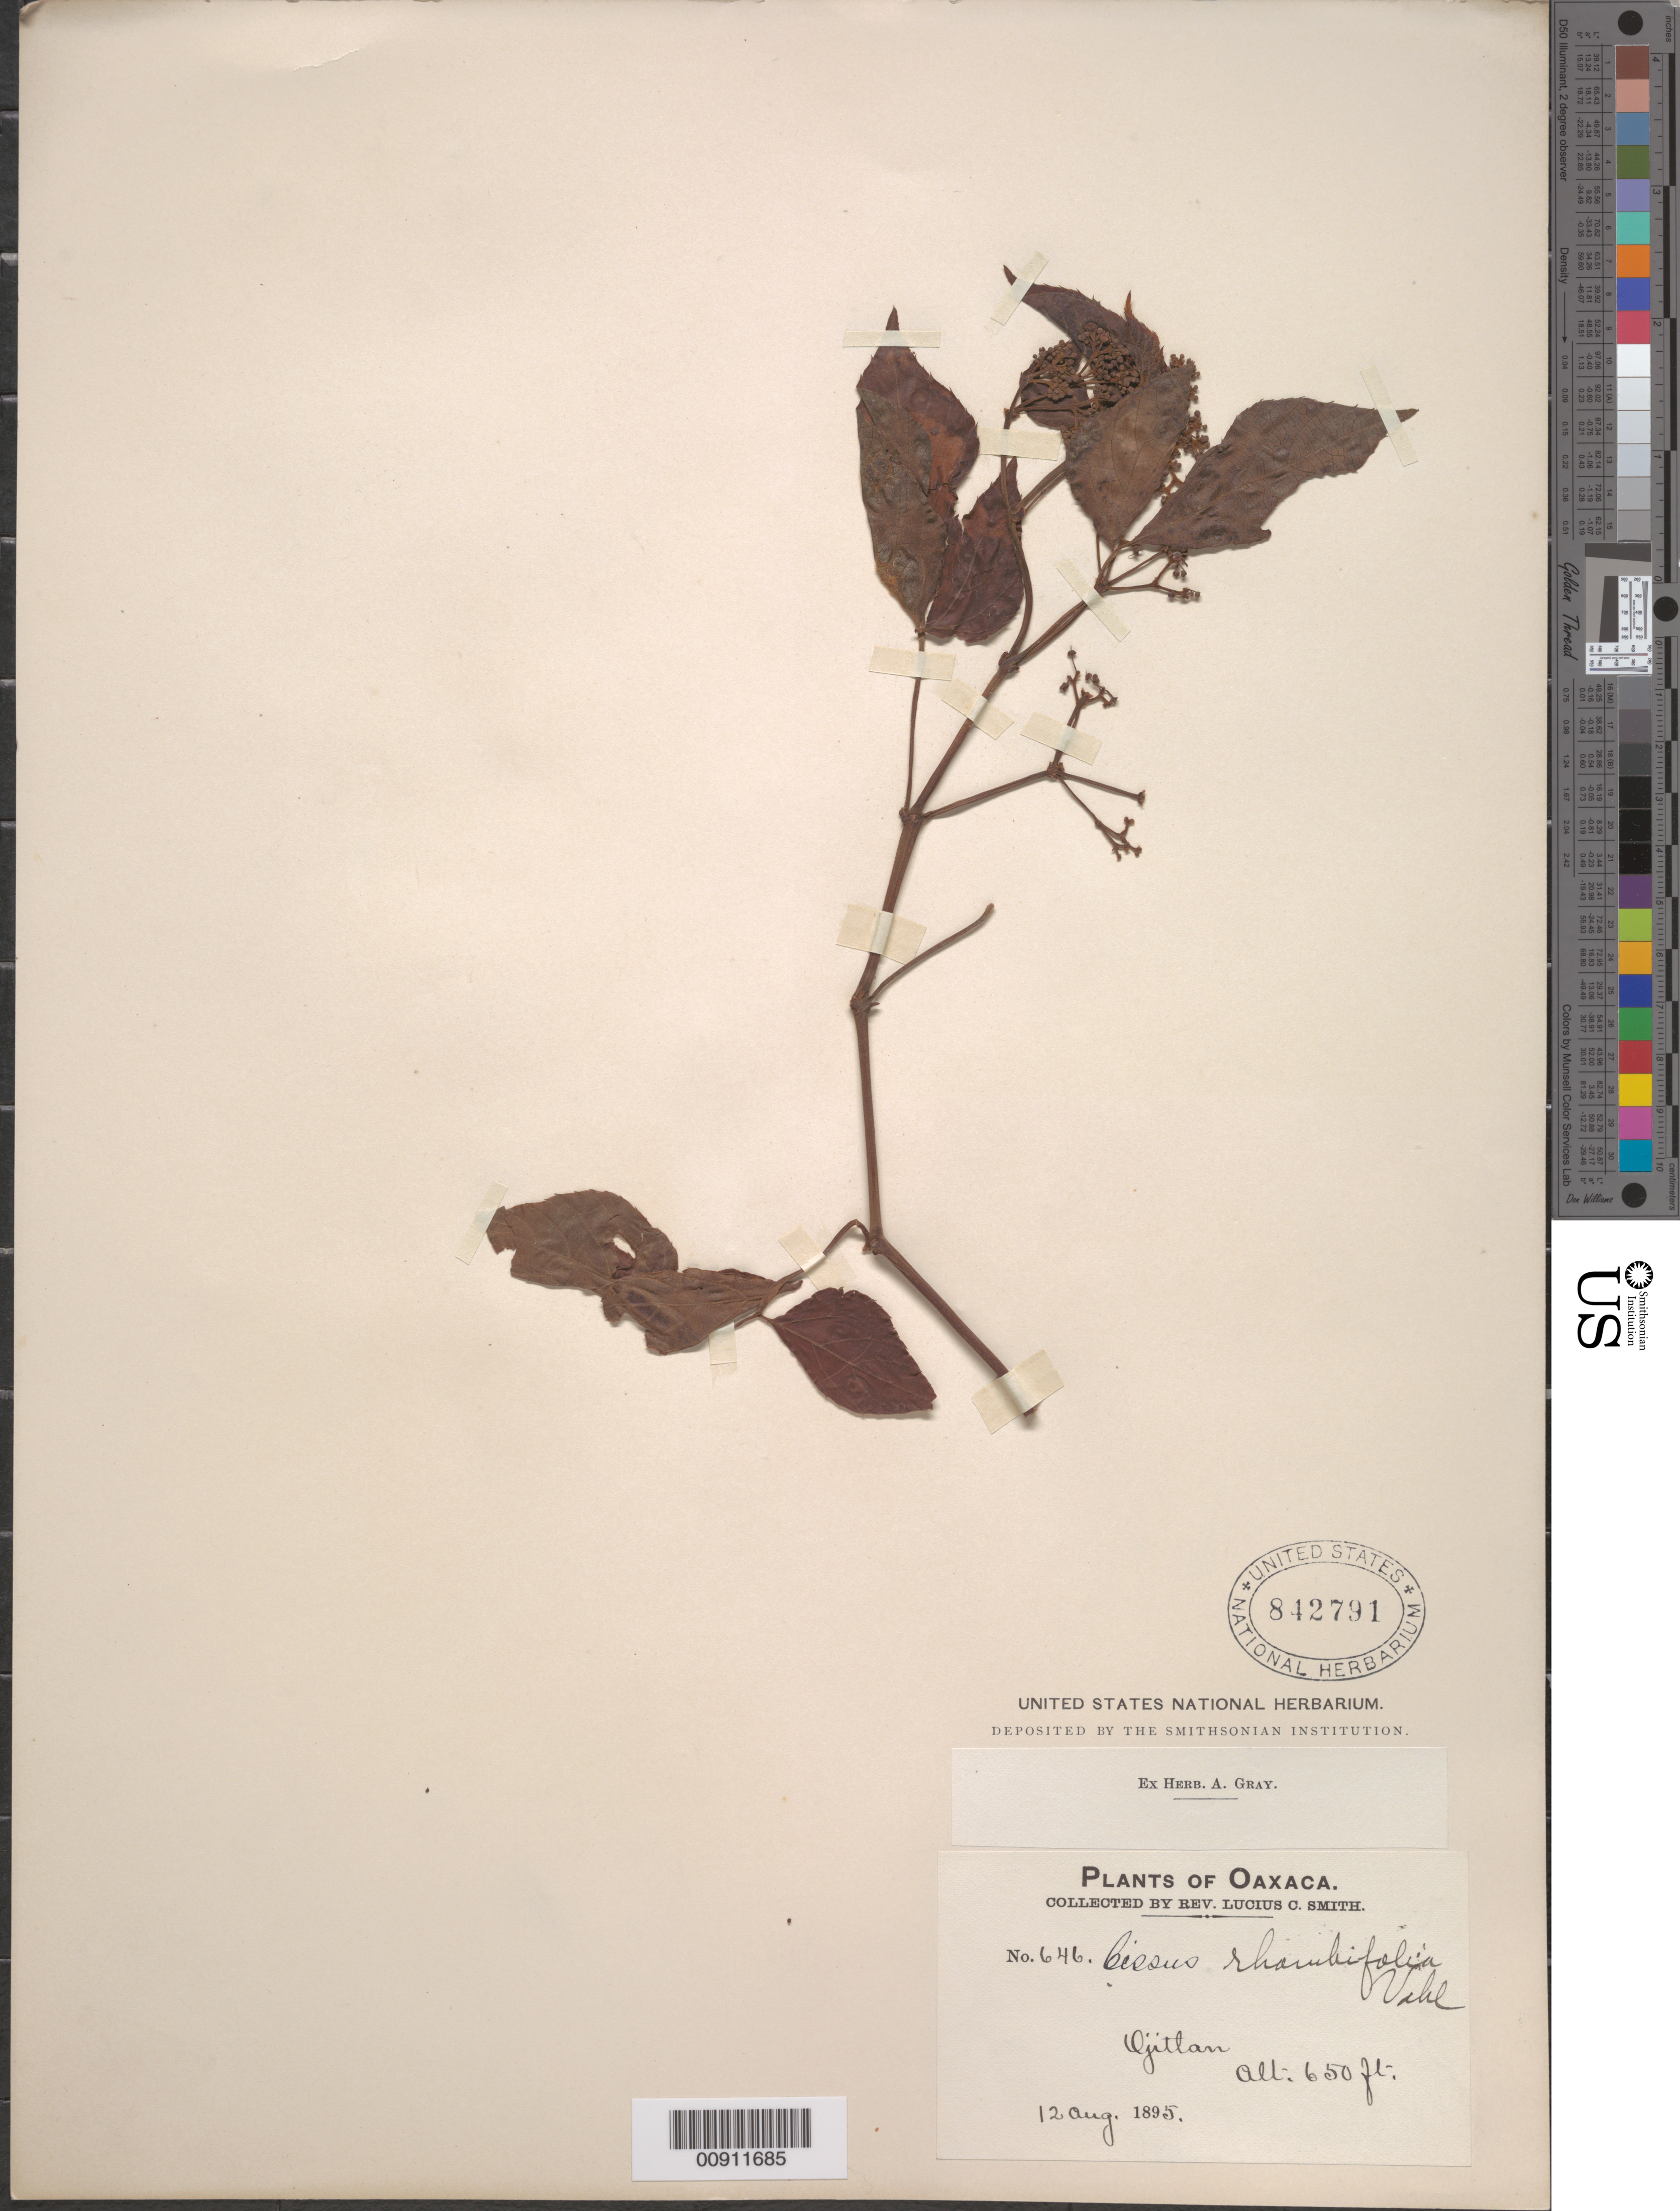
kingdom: Plantae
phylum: Tracheophyta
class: Magnoliopsida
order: Vitales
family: Vitaceae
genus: Cissus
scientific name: Cissus rhombifolia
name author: Vahl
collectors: L. C. Smith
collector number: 646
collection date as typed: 12 Aug 1895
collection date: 1895-08-12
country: Mexico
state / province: Oaxaca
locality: Ojitlan, Oaxaca.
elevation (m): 198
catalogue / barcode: US 842791